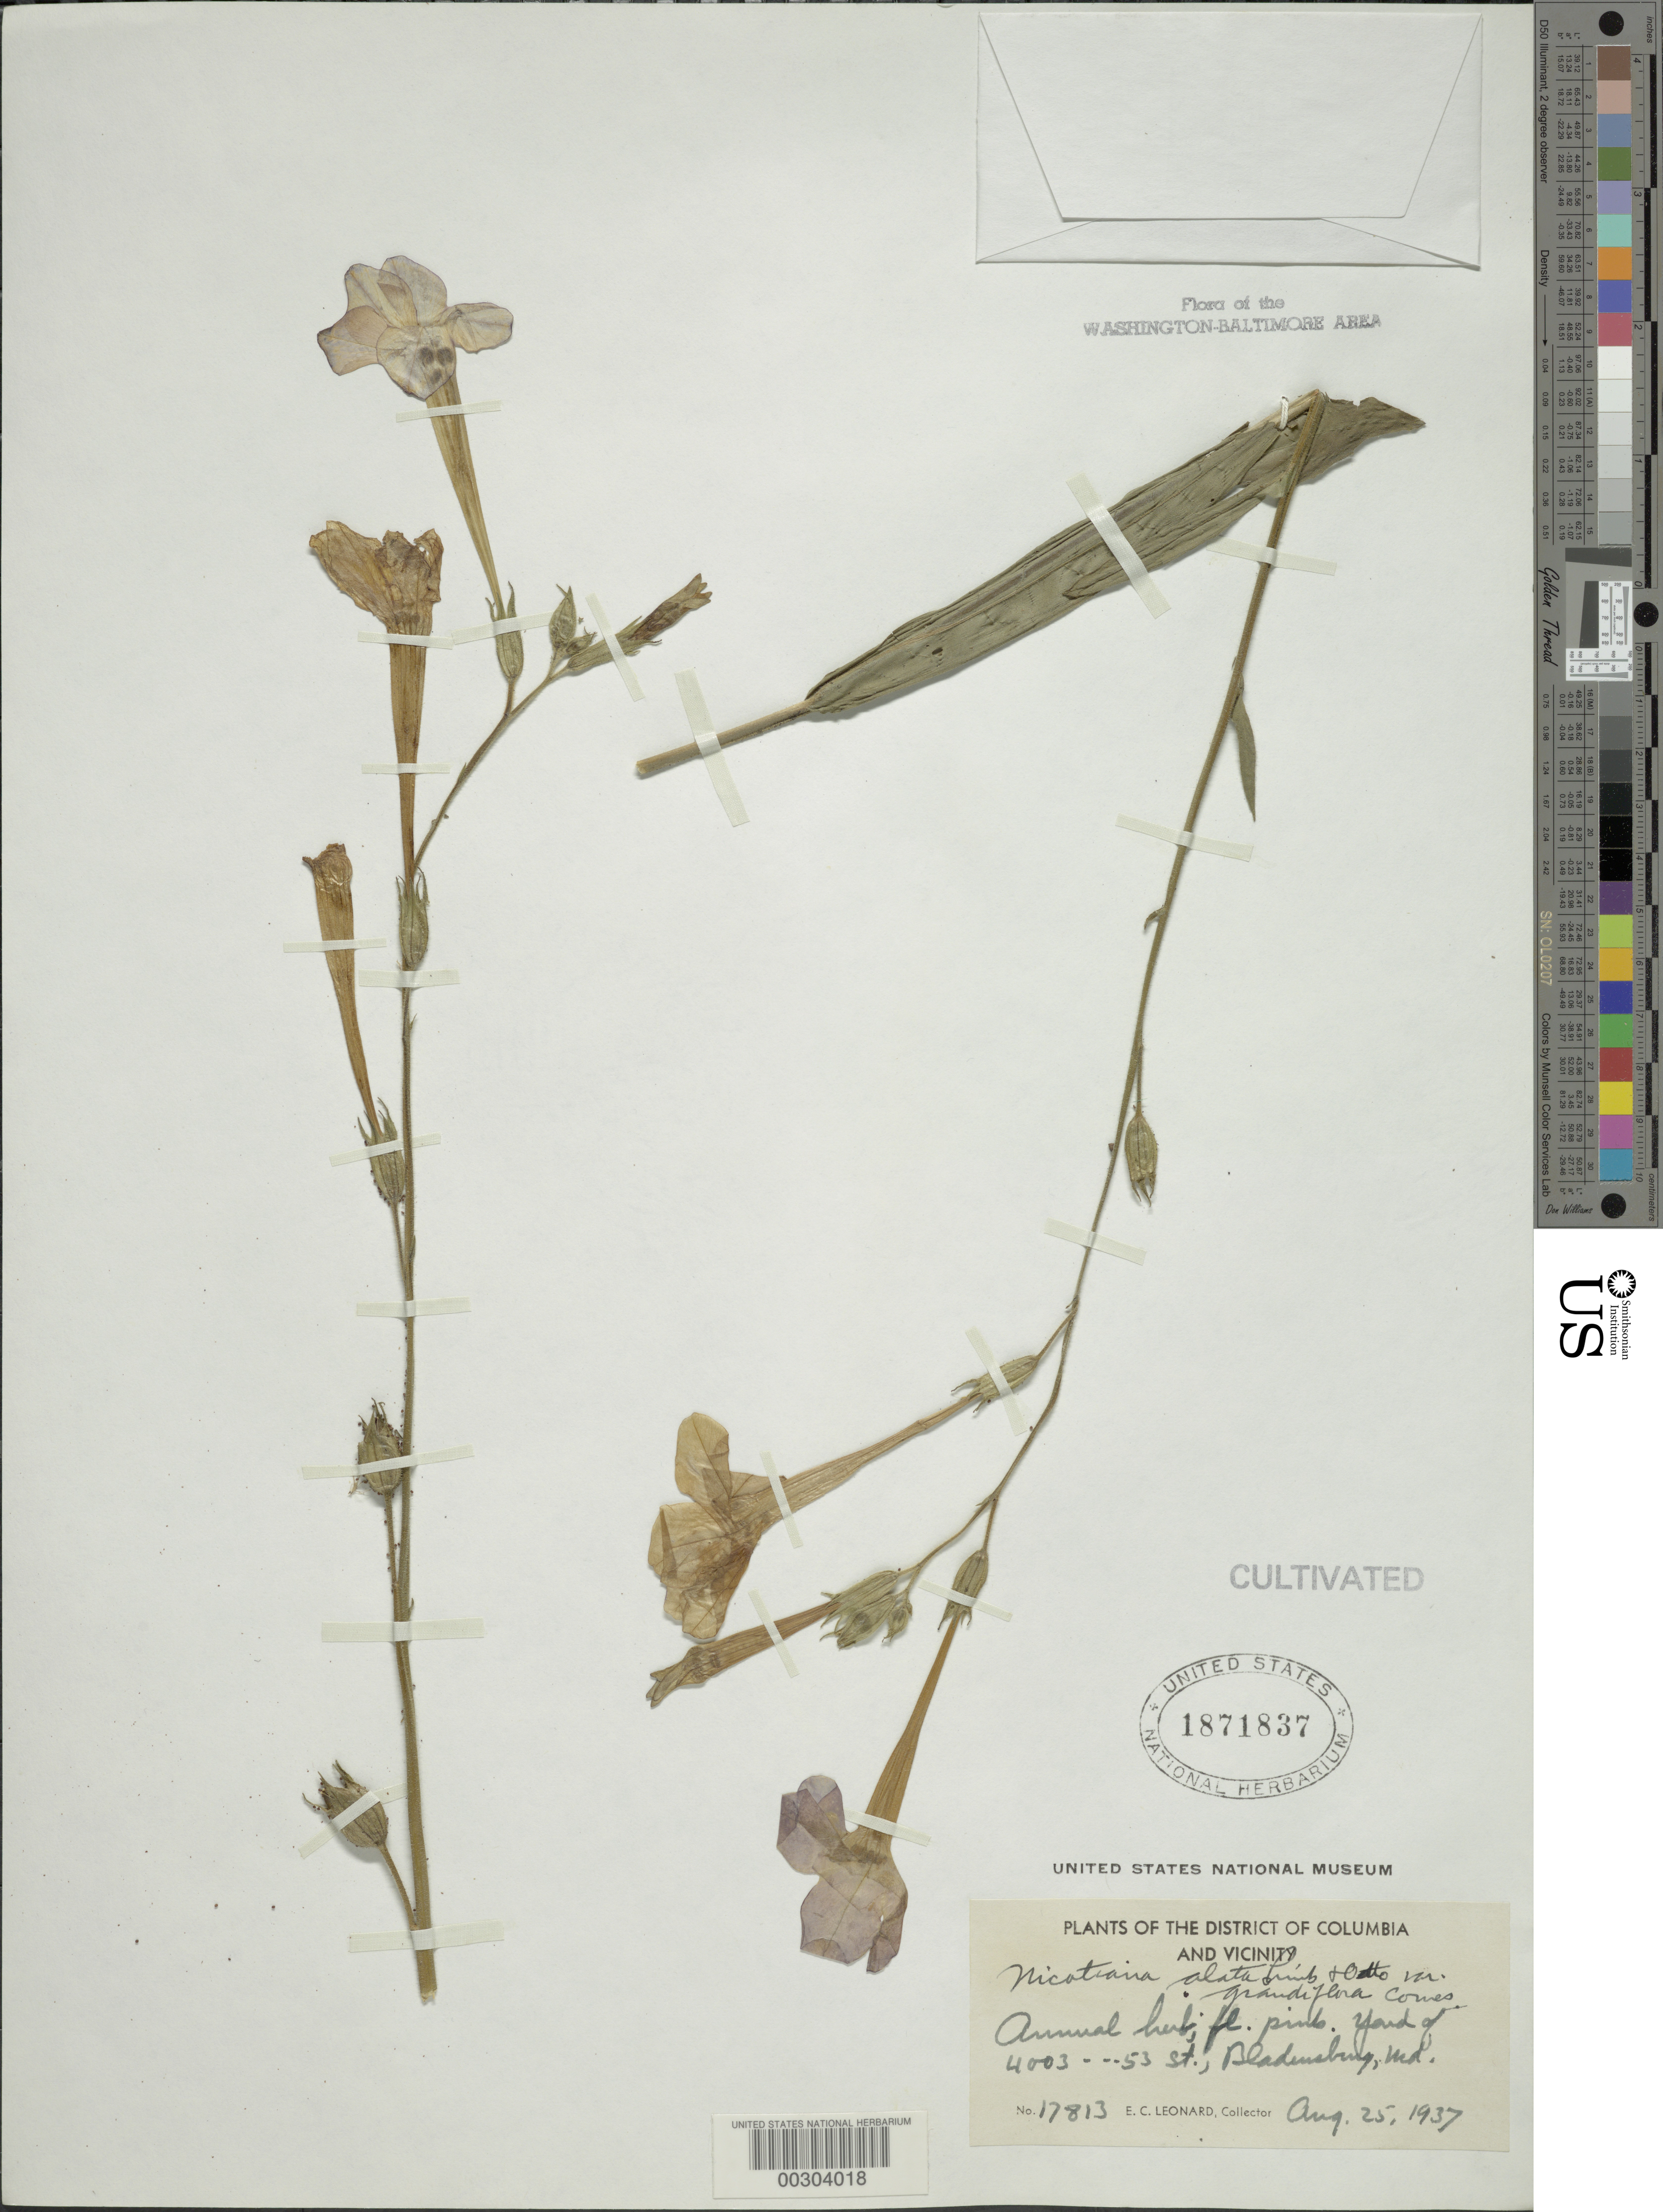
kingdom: Plantae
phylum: Tracheophyta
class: Magnoliopsida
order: Solanales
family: Solanaceae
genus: Nicotiana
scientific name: Nicotiana alata 'Grandiflora'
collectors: E. C. Leonard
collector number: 17813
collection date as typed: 25 Aug 1937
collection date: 1937-08-25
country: United States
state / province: Maryland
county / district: Prince George's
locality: Bladensburg, 4003 53 St, Leonard Residence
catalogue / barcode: US 1871837